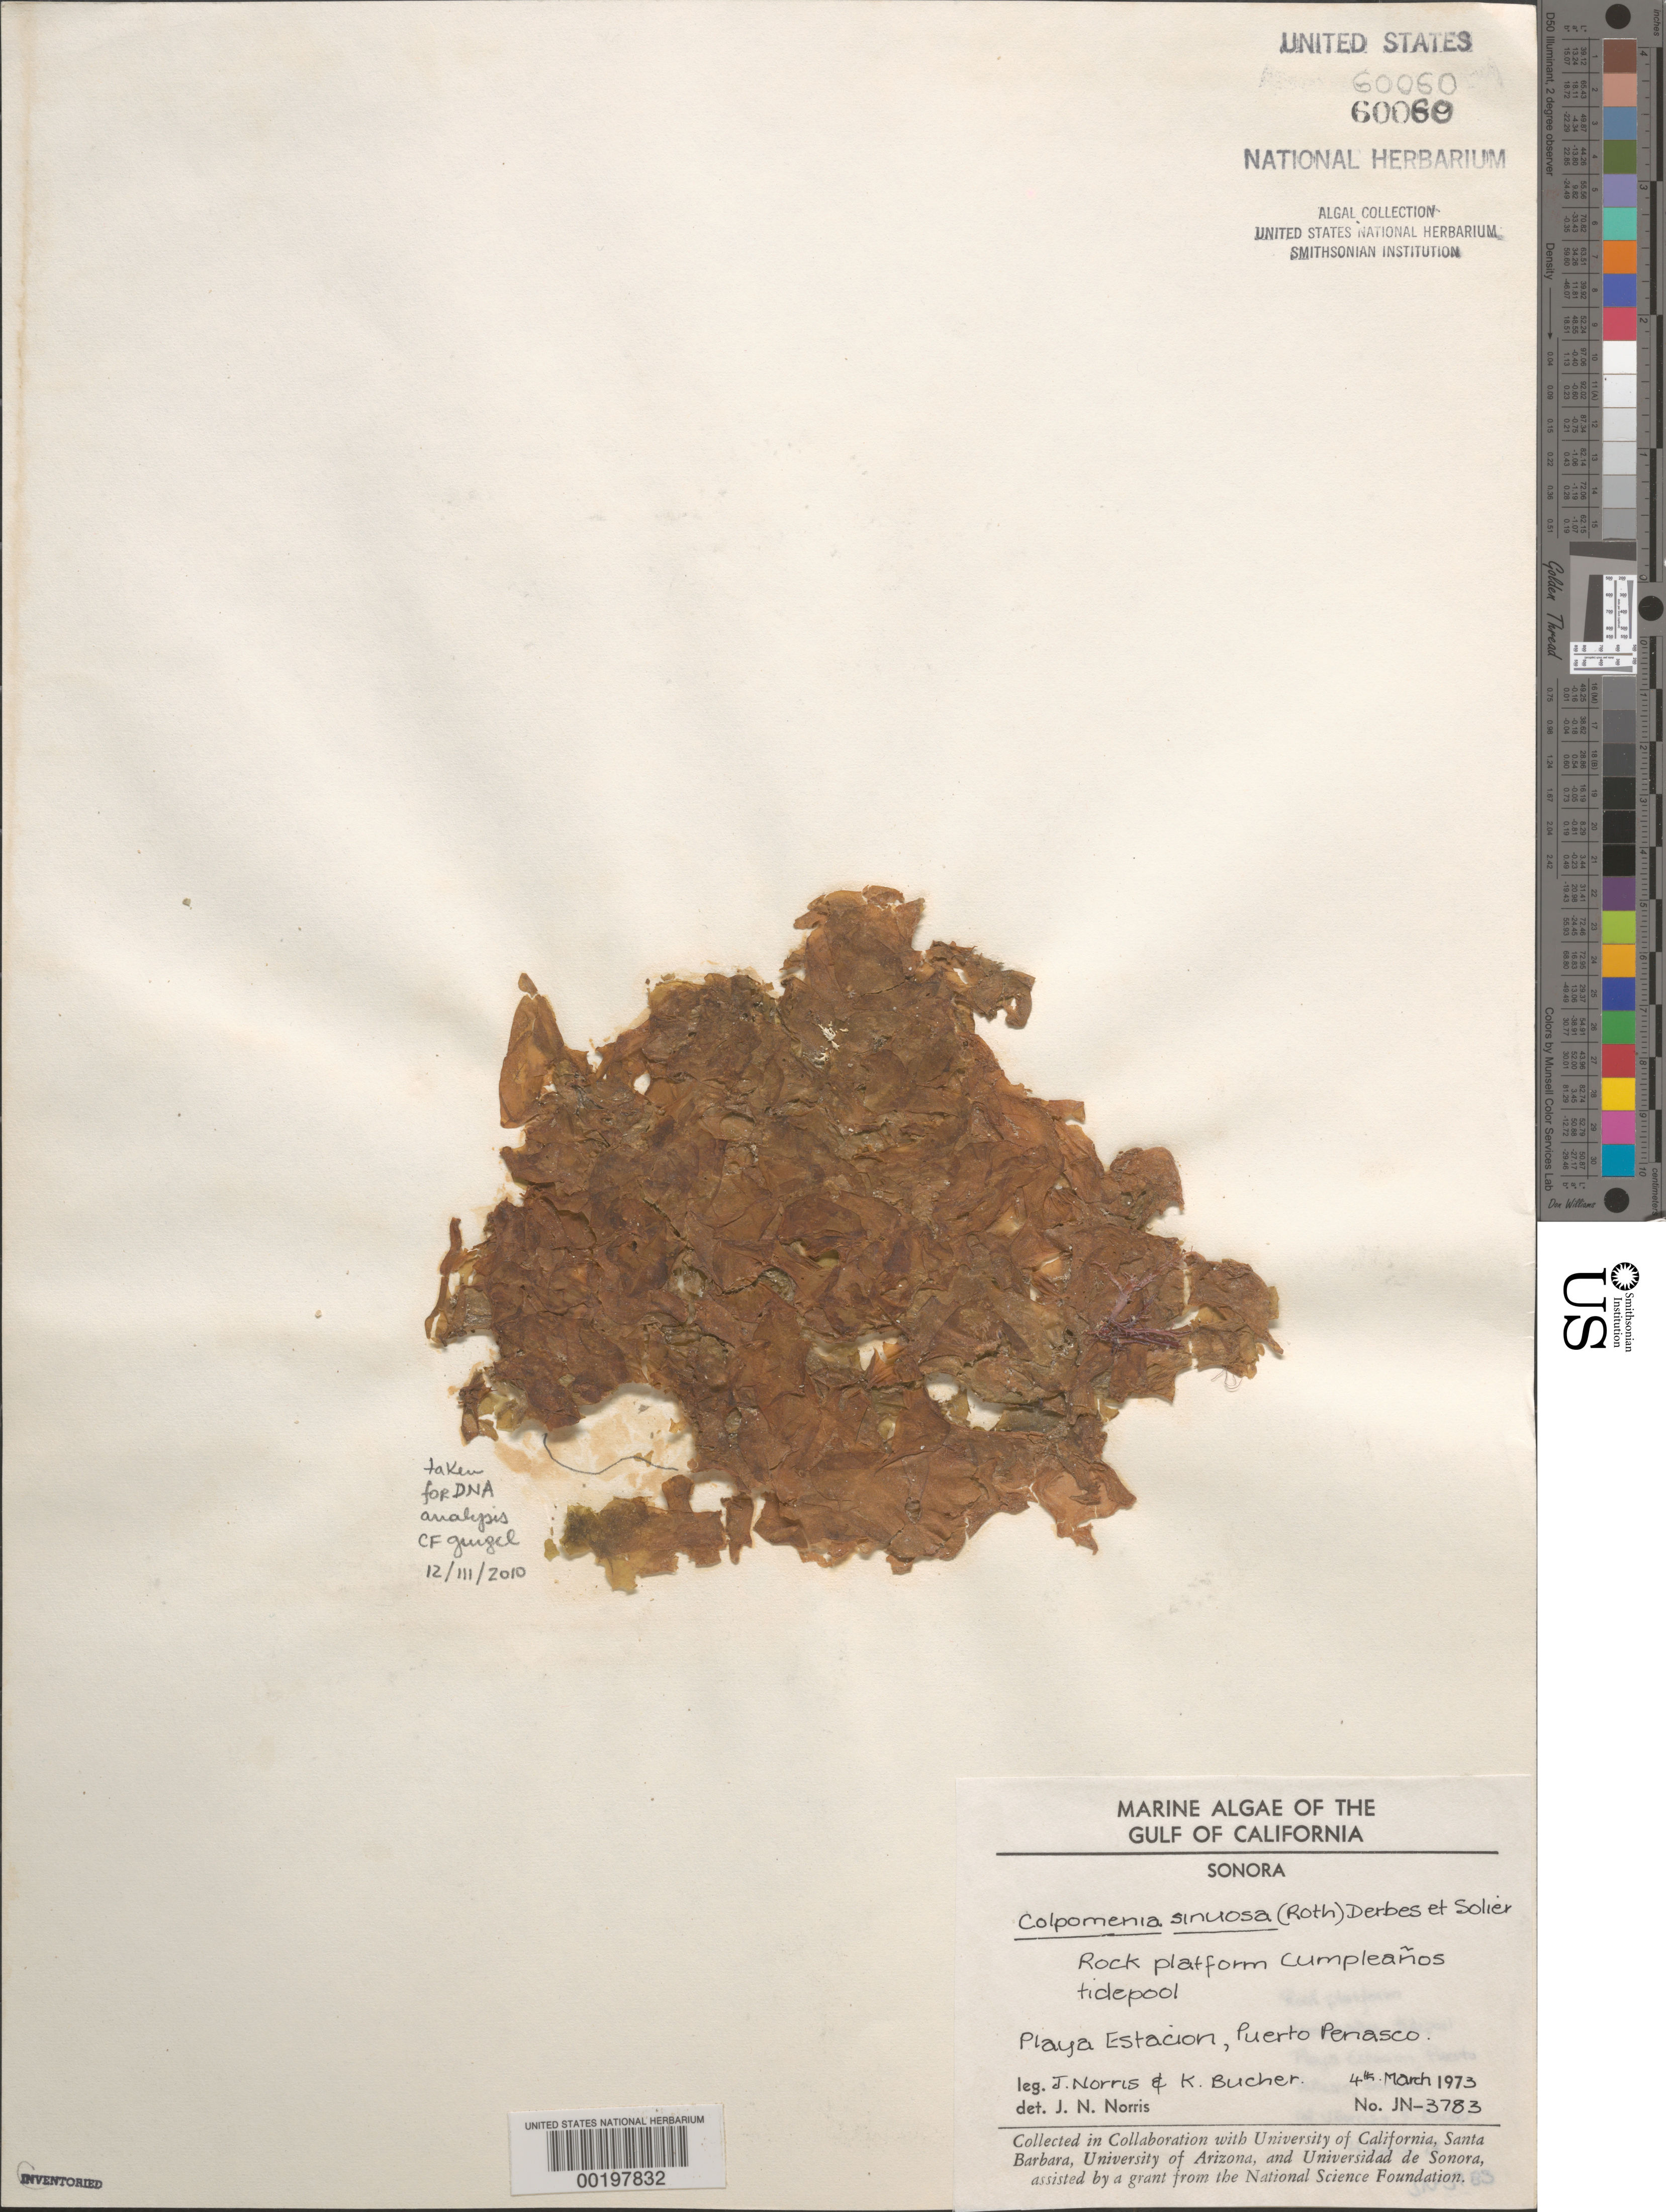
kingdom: Chromista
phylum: Ochrophyta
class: Phaeophyceae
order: Scytosiphonales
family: Scytosiphonaceae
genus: Colpomenia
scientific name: Colpomenia sinuosa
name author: (K. Mert. ex Roth) Derbes & Solier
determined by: Norris, James N.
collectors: J. N. Norris & K. E. Bucher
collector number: JN-3783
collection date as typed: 04 Mar 1973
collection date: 1973-03-04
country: Mexico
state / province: Sonora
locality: Playa Estacion, Puerto Penasco, Cumpleanos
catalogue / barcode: US 60060